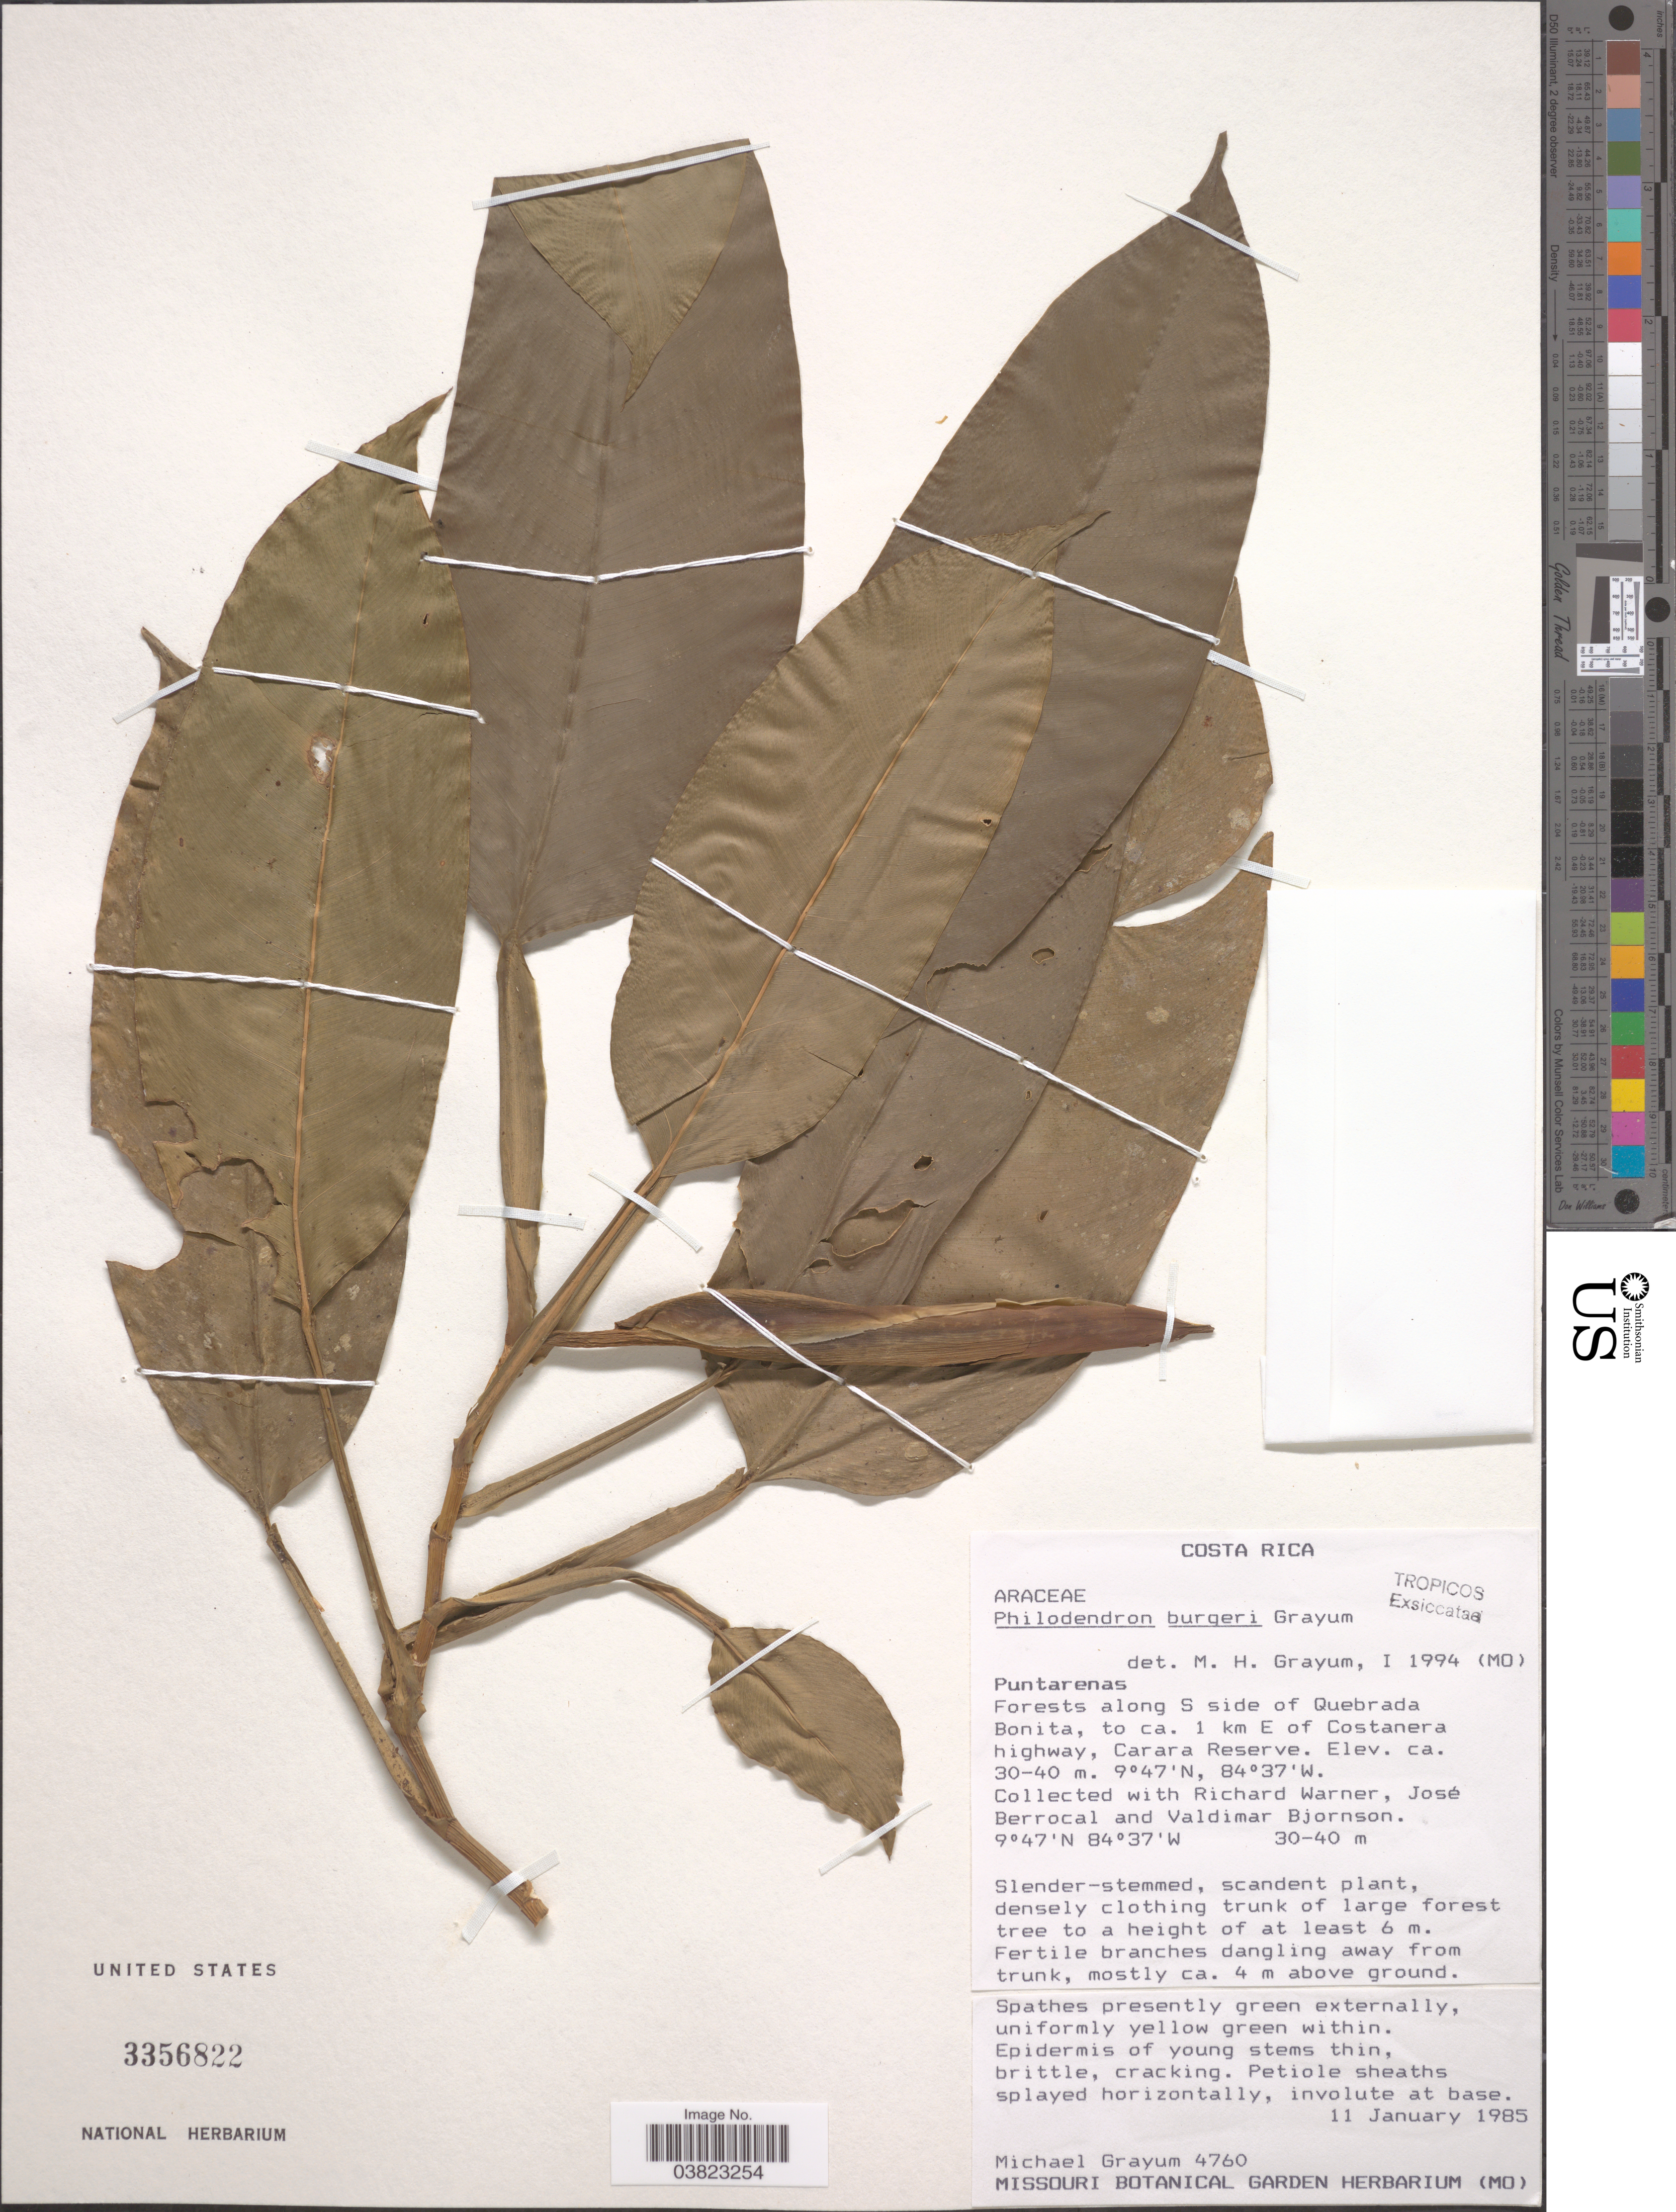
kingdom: Plantae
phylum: Tracheophyta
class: Liliopsida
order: Alismatales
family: Araceae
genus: Philodendron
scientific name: Philodendron burgeri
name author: Grayum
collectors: M. H. Grayum, R. Warner, J. Berrocal & V. Bjornson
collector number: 4760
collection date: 1985-01-11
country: Costa Rica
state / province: Puntarenas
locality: Forests along S side of Quebrada Bonita, to ca. 1 km E of Costanera highway, Carare Reserve.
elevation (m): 30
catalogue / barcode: US 3356822